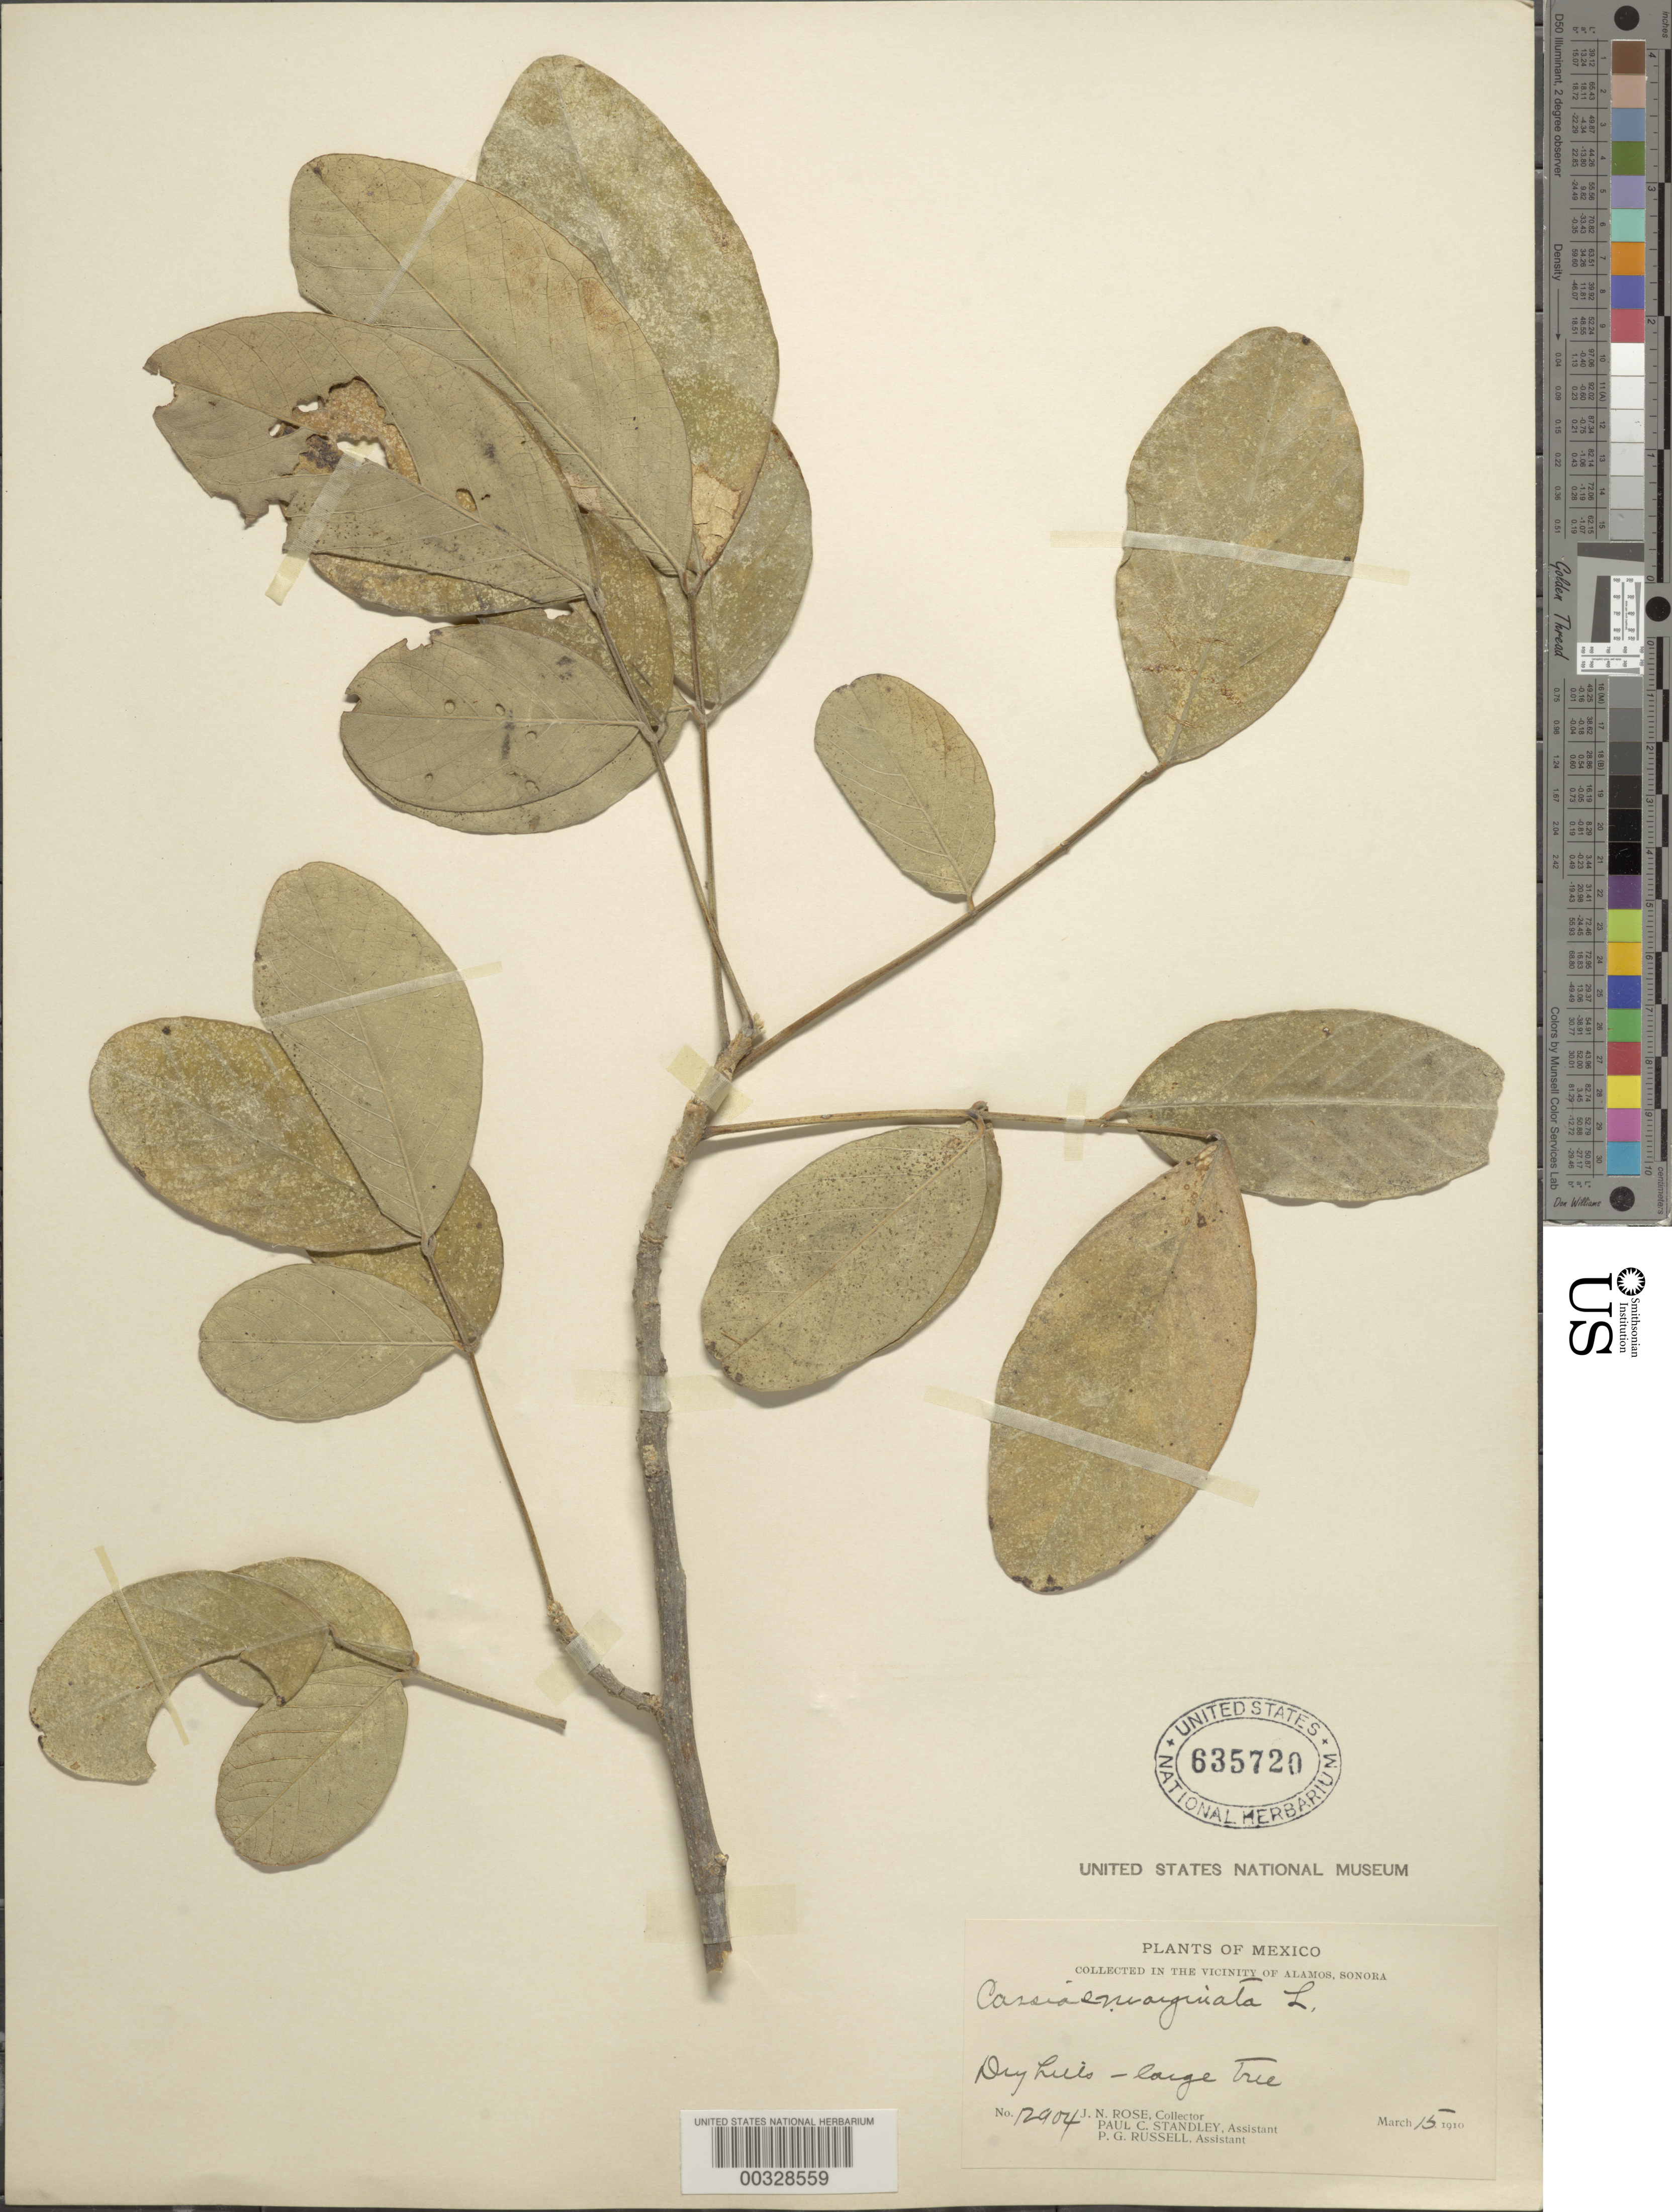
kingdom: Plantae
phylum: Tracheophyta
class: Magnoliopsida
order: Fabales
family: Fabaceae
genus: Senna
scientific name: Senna emarginata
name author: L.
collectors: J. N. Rose, P. C. Standley & P. G. Russell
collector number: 12904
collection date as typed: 15 Mar 1910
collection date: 1910-03-15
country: Mexico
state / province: Sonora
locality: Vicinity of Alamos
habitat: Dry hills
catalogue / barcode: US 635720